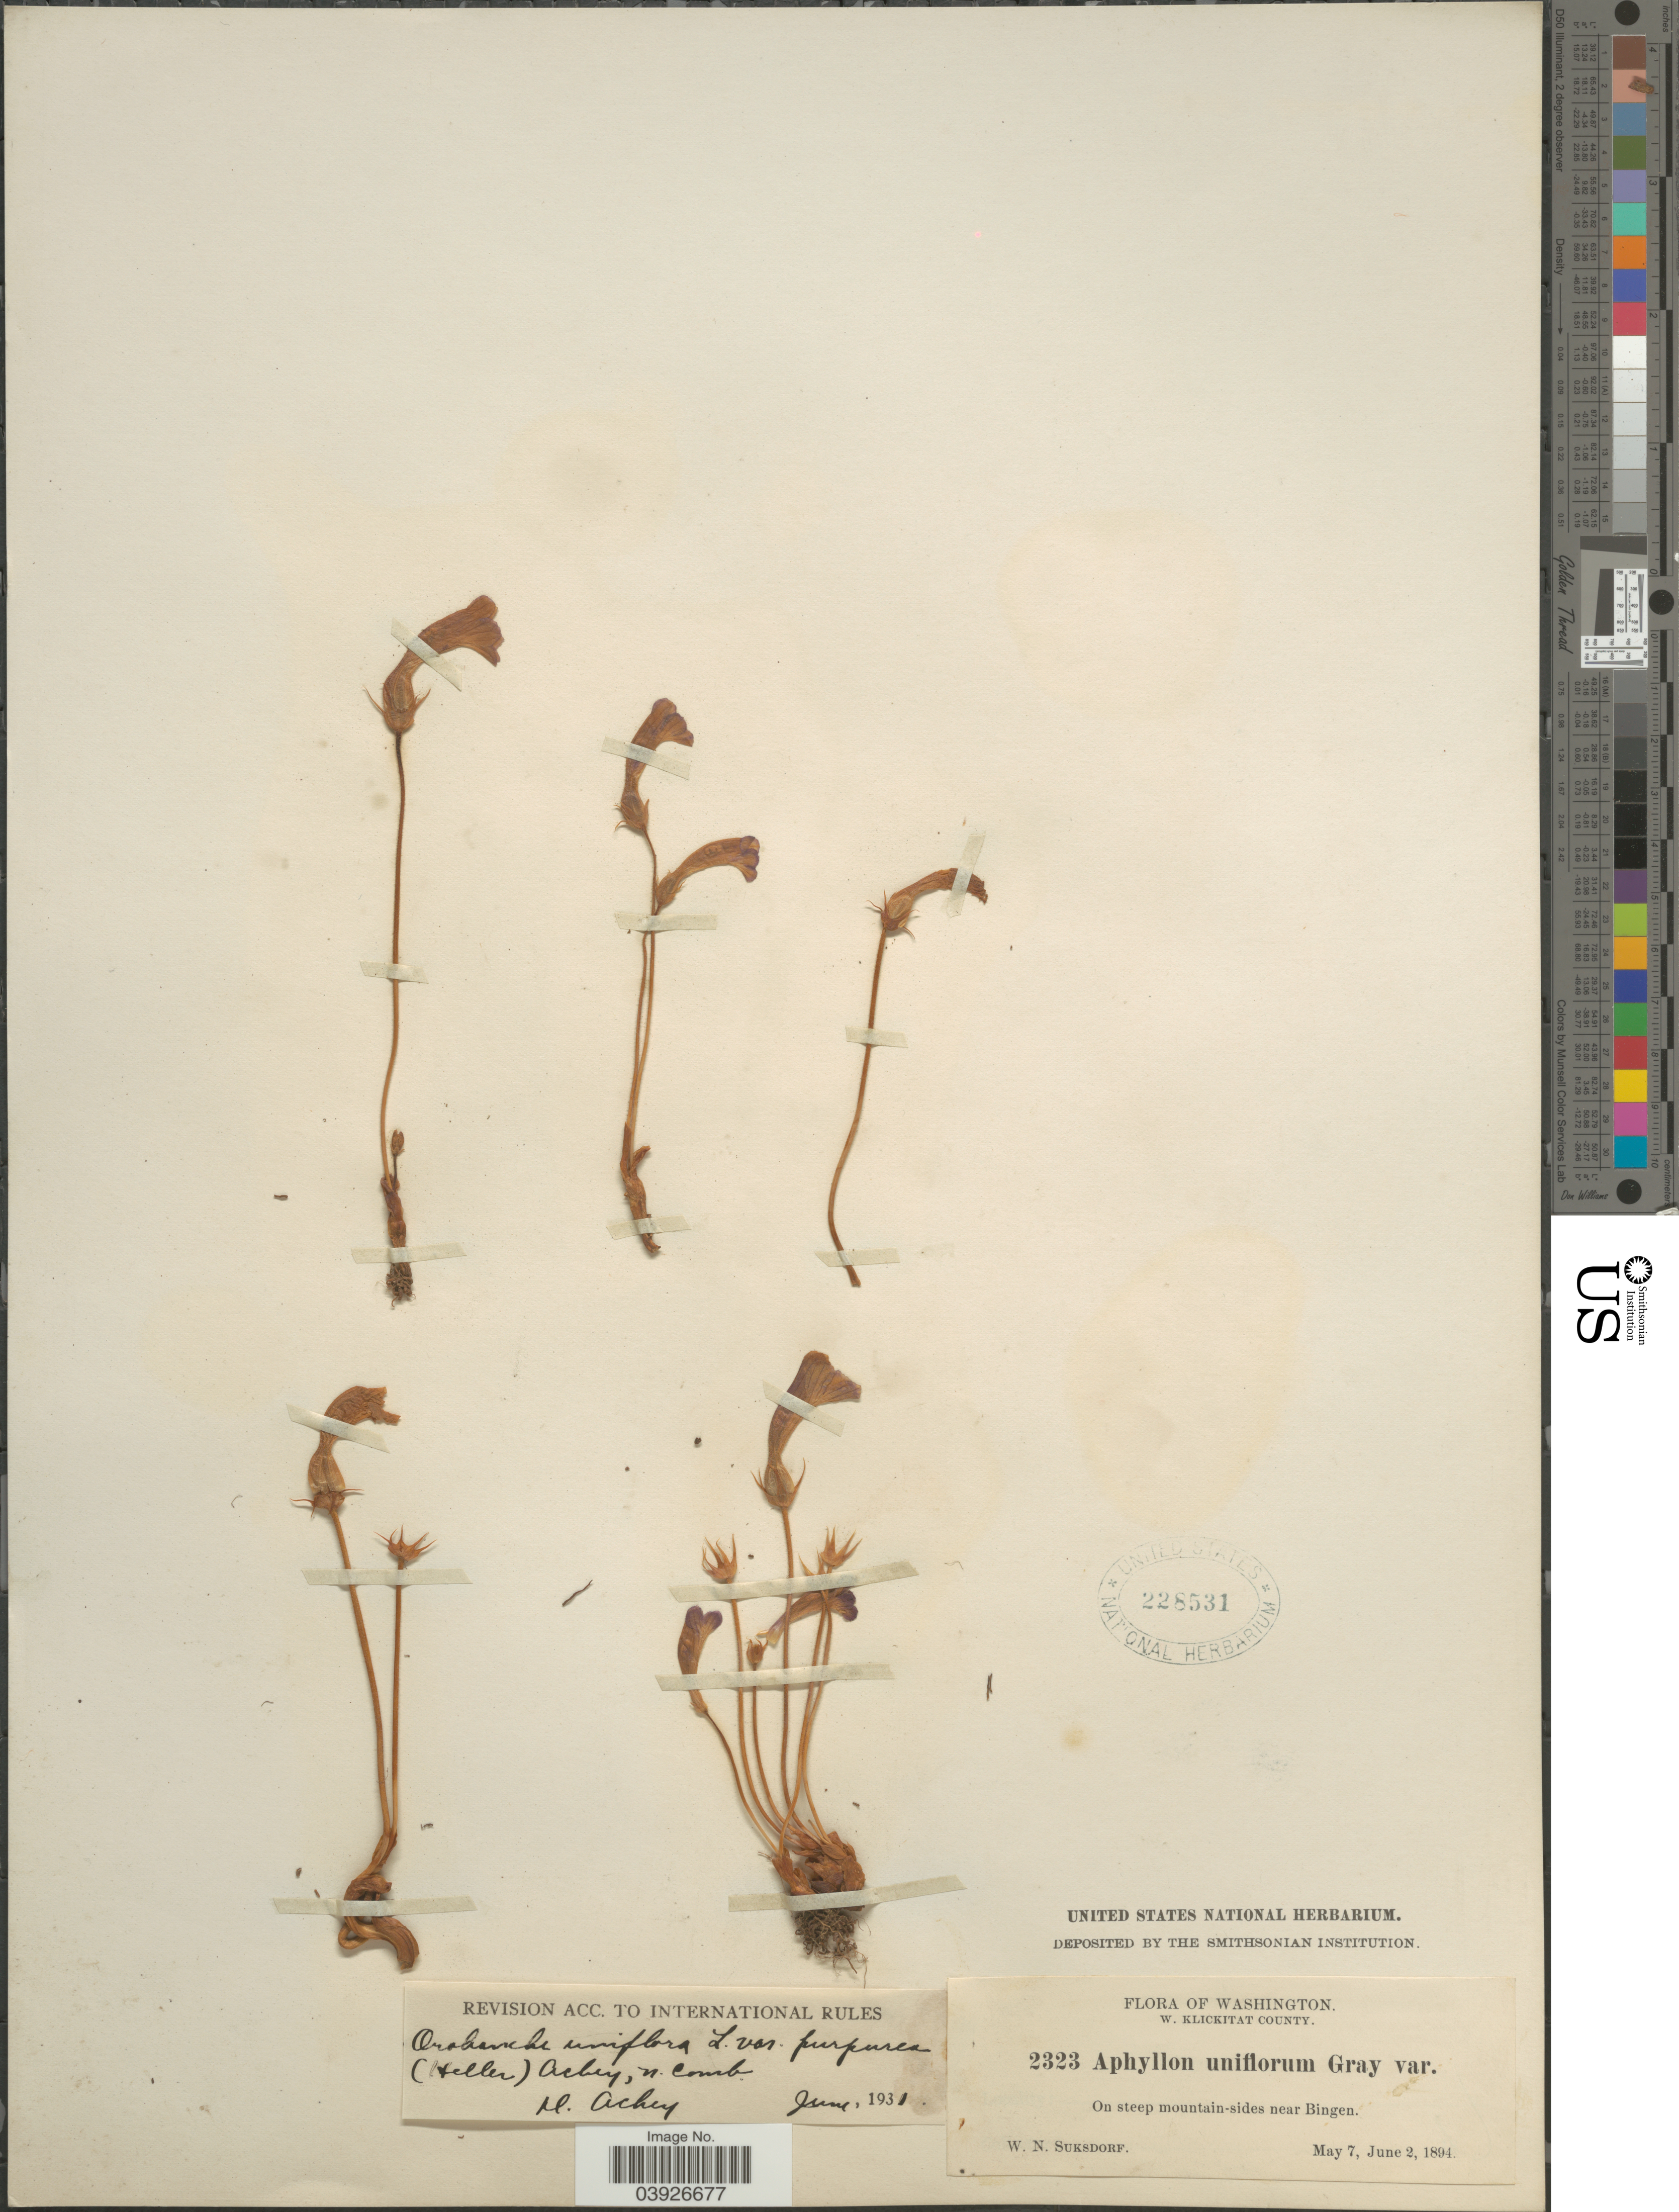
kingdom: Plantae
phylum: Tracheophyta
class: Magnoliopsida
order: Lamiales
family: Orobanchaceae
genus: Aphyllon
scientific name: Aphyllon purpureum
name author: (A. Heller) Holub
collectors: W. N. Suksdorf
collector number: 2323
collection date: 1894-05-07/1894-06-02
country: United States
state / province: Washington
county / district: Klickitat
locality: W. Klickitat County. On steep mountain-sides near Bingen.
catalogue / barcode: US 228531